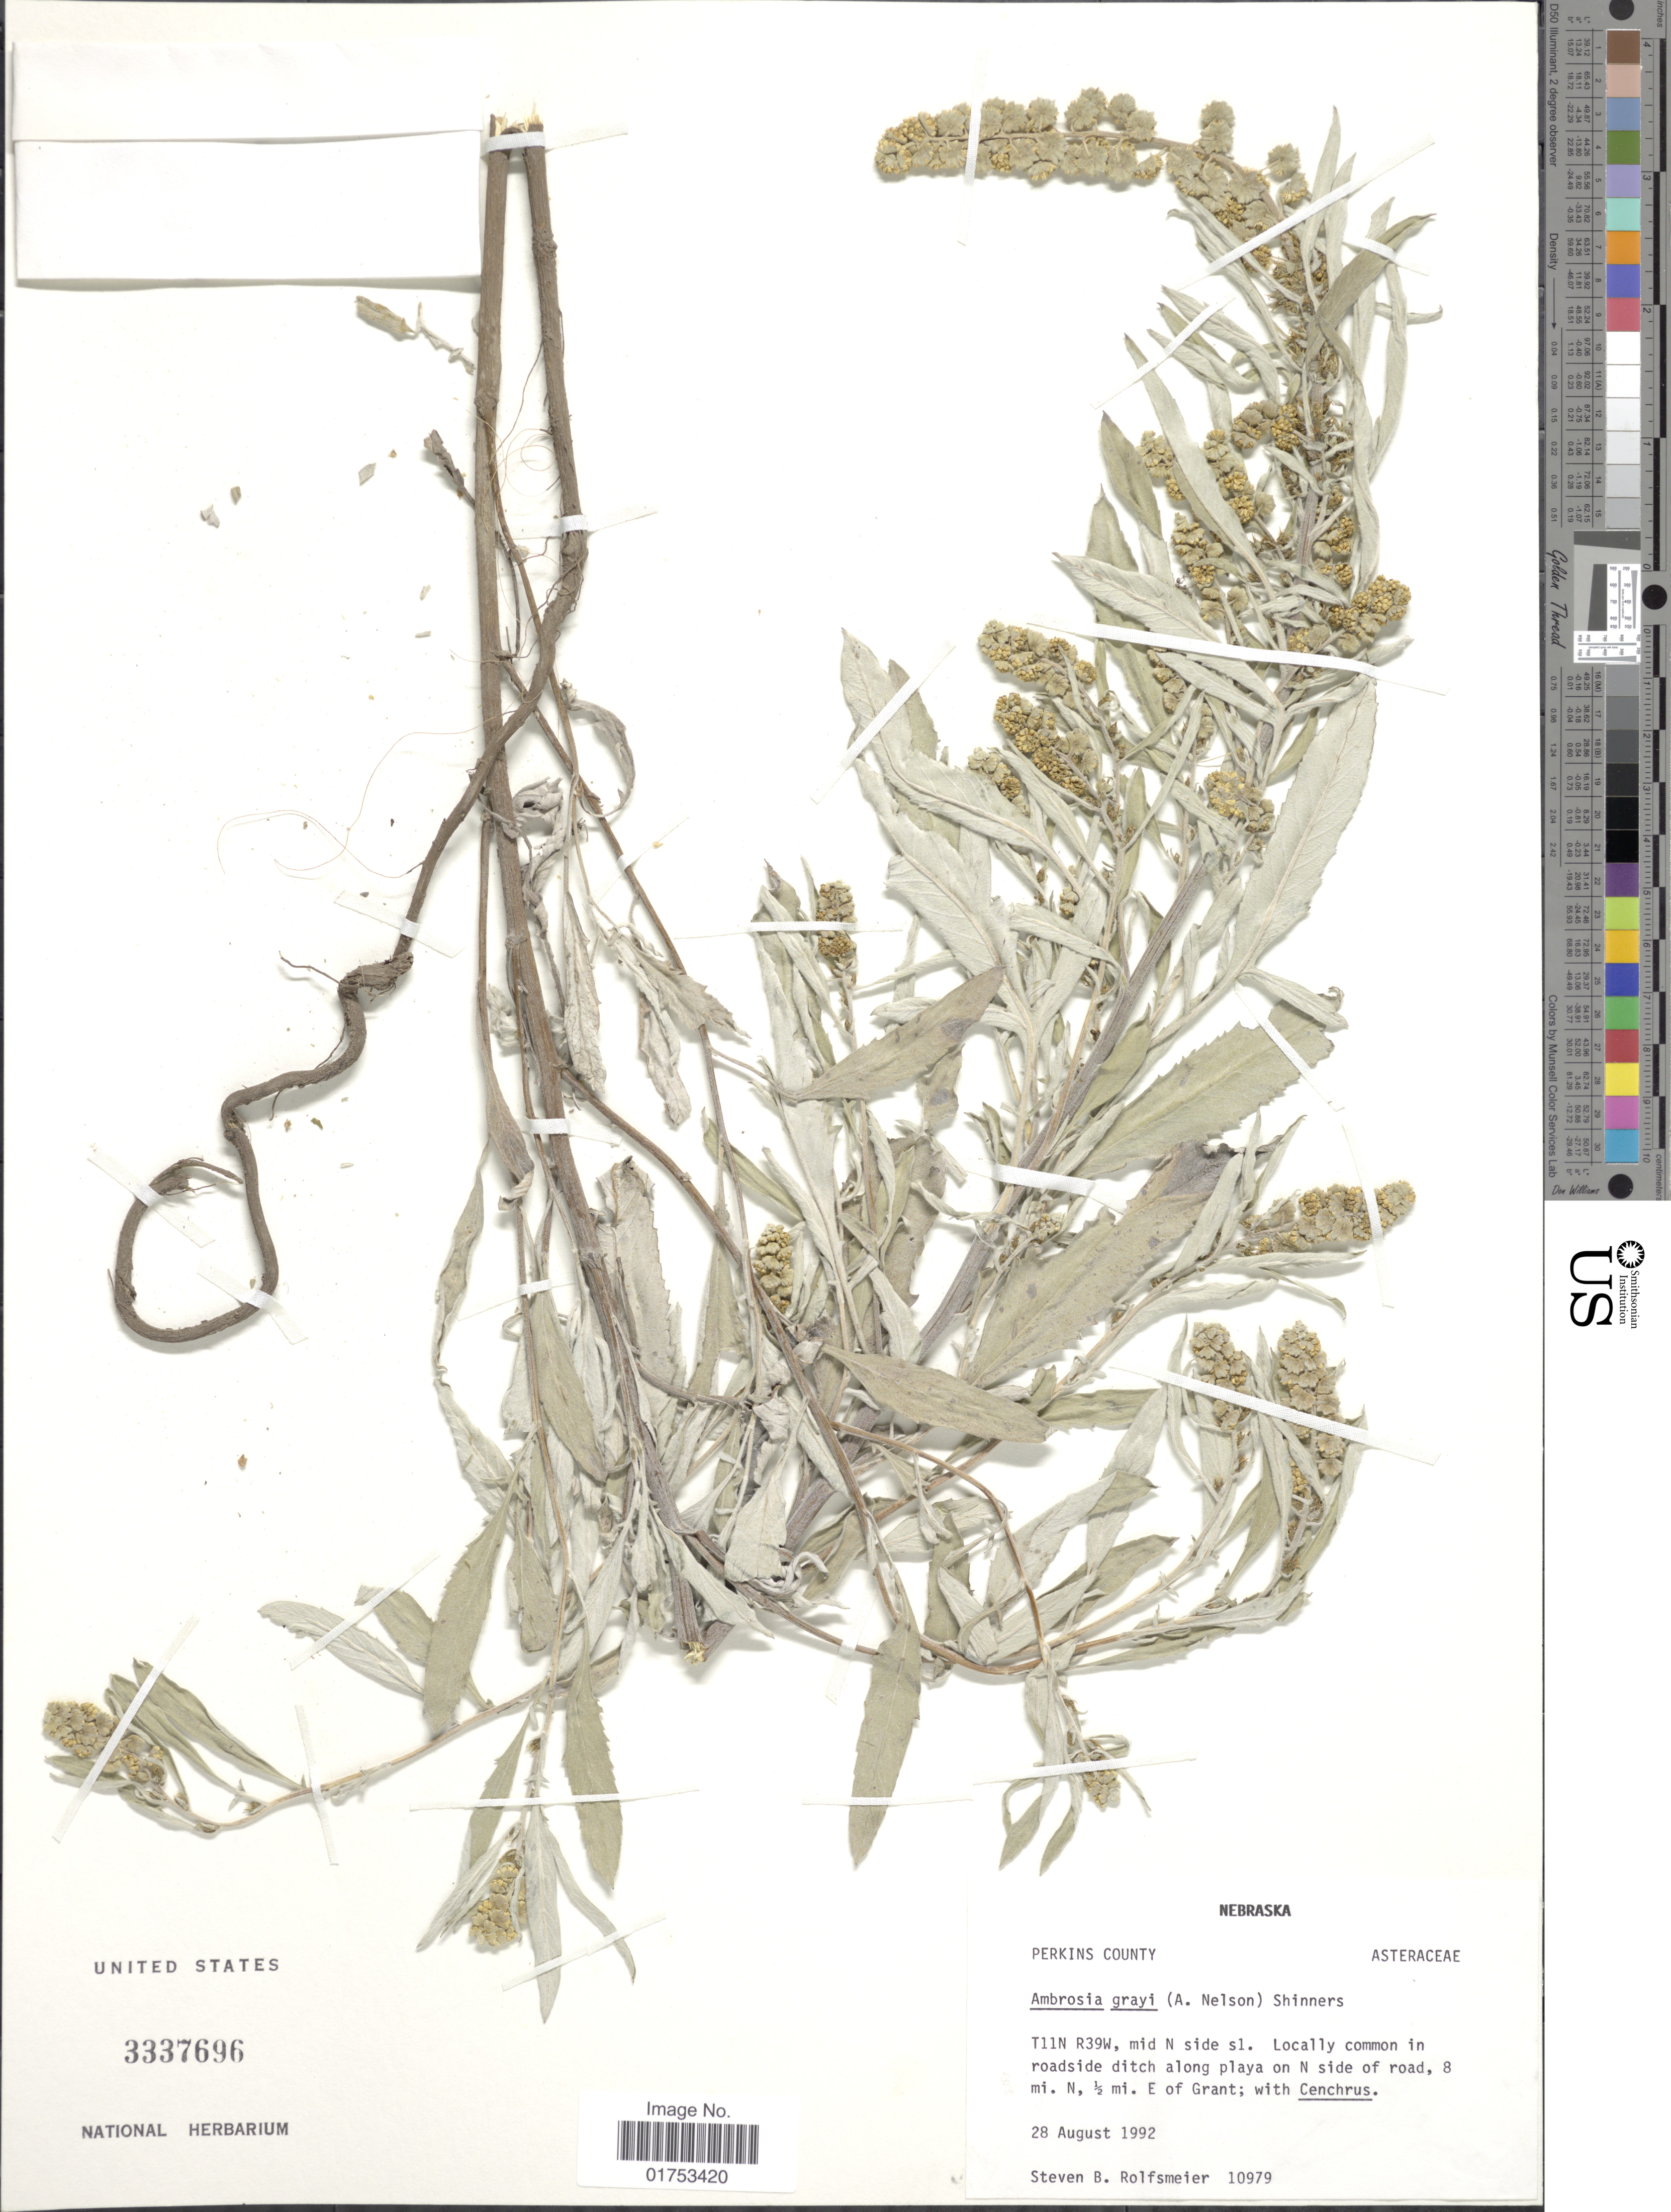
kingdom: Plantae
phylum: Tracheophyta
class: Magnoliopsida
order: Asterales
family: Asteraceae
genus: Ambrosia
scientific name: Ambrosia grayi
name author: (A. Nelson) Shinners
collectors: S. Rolfsmeier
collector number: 10979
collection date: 1992-08-28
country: United States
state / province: Nebraska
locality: Perkins County, T11N, R39W, mid N side sl., N side of road, 8 mi N, ½ mi E of Grant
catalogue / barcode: US 3337696